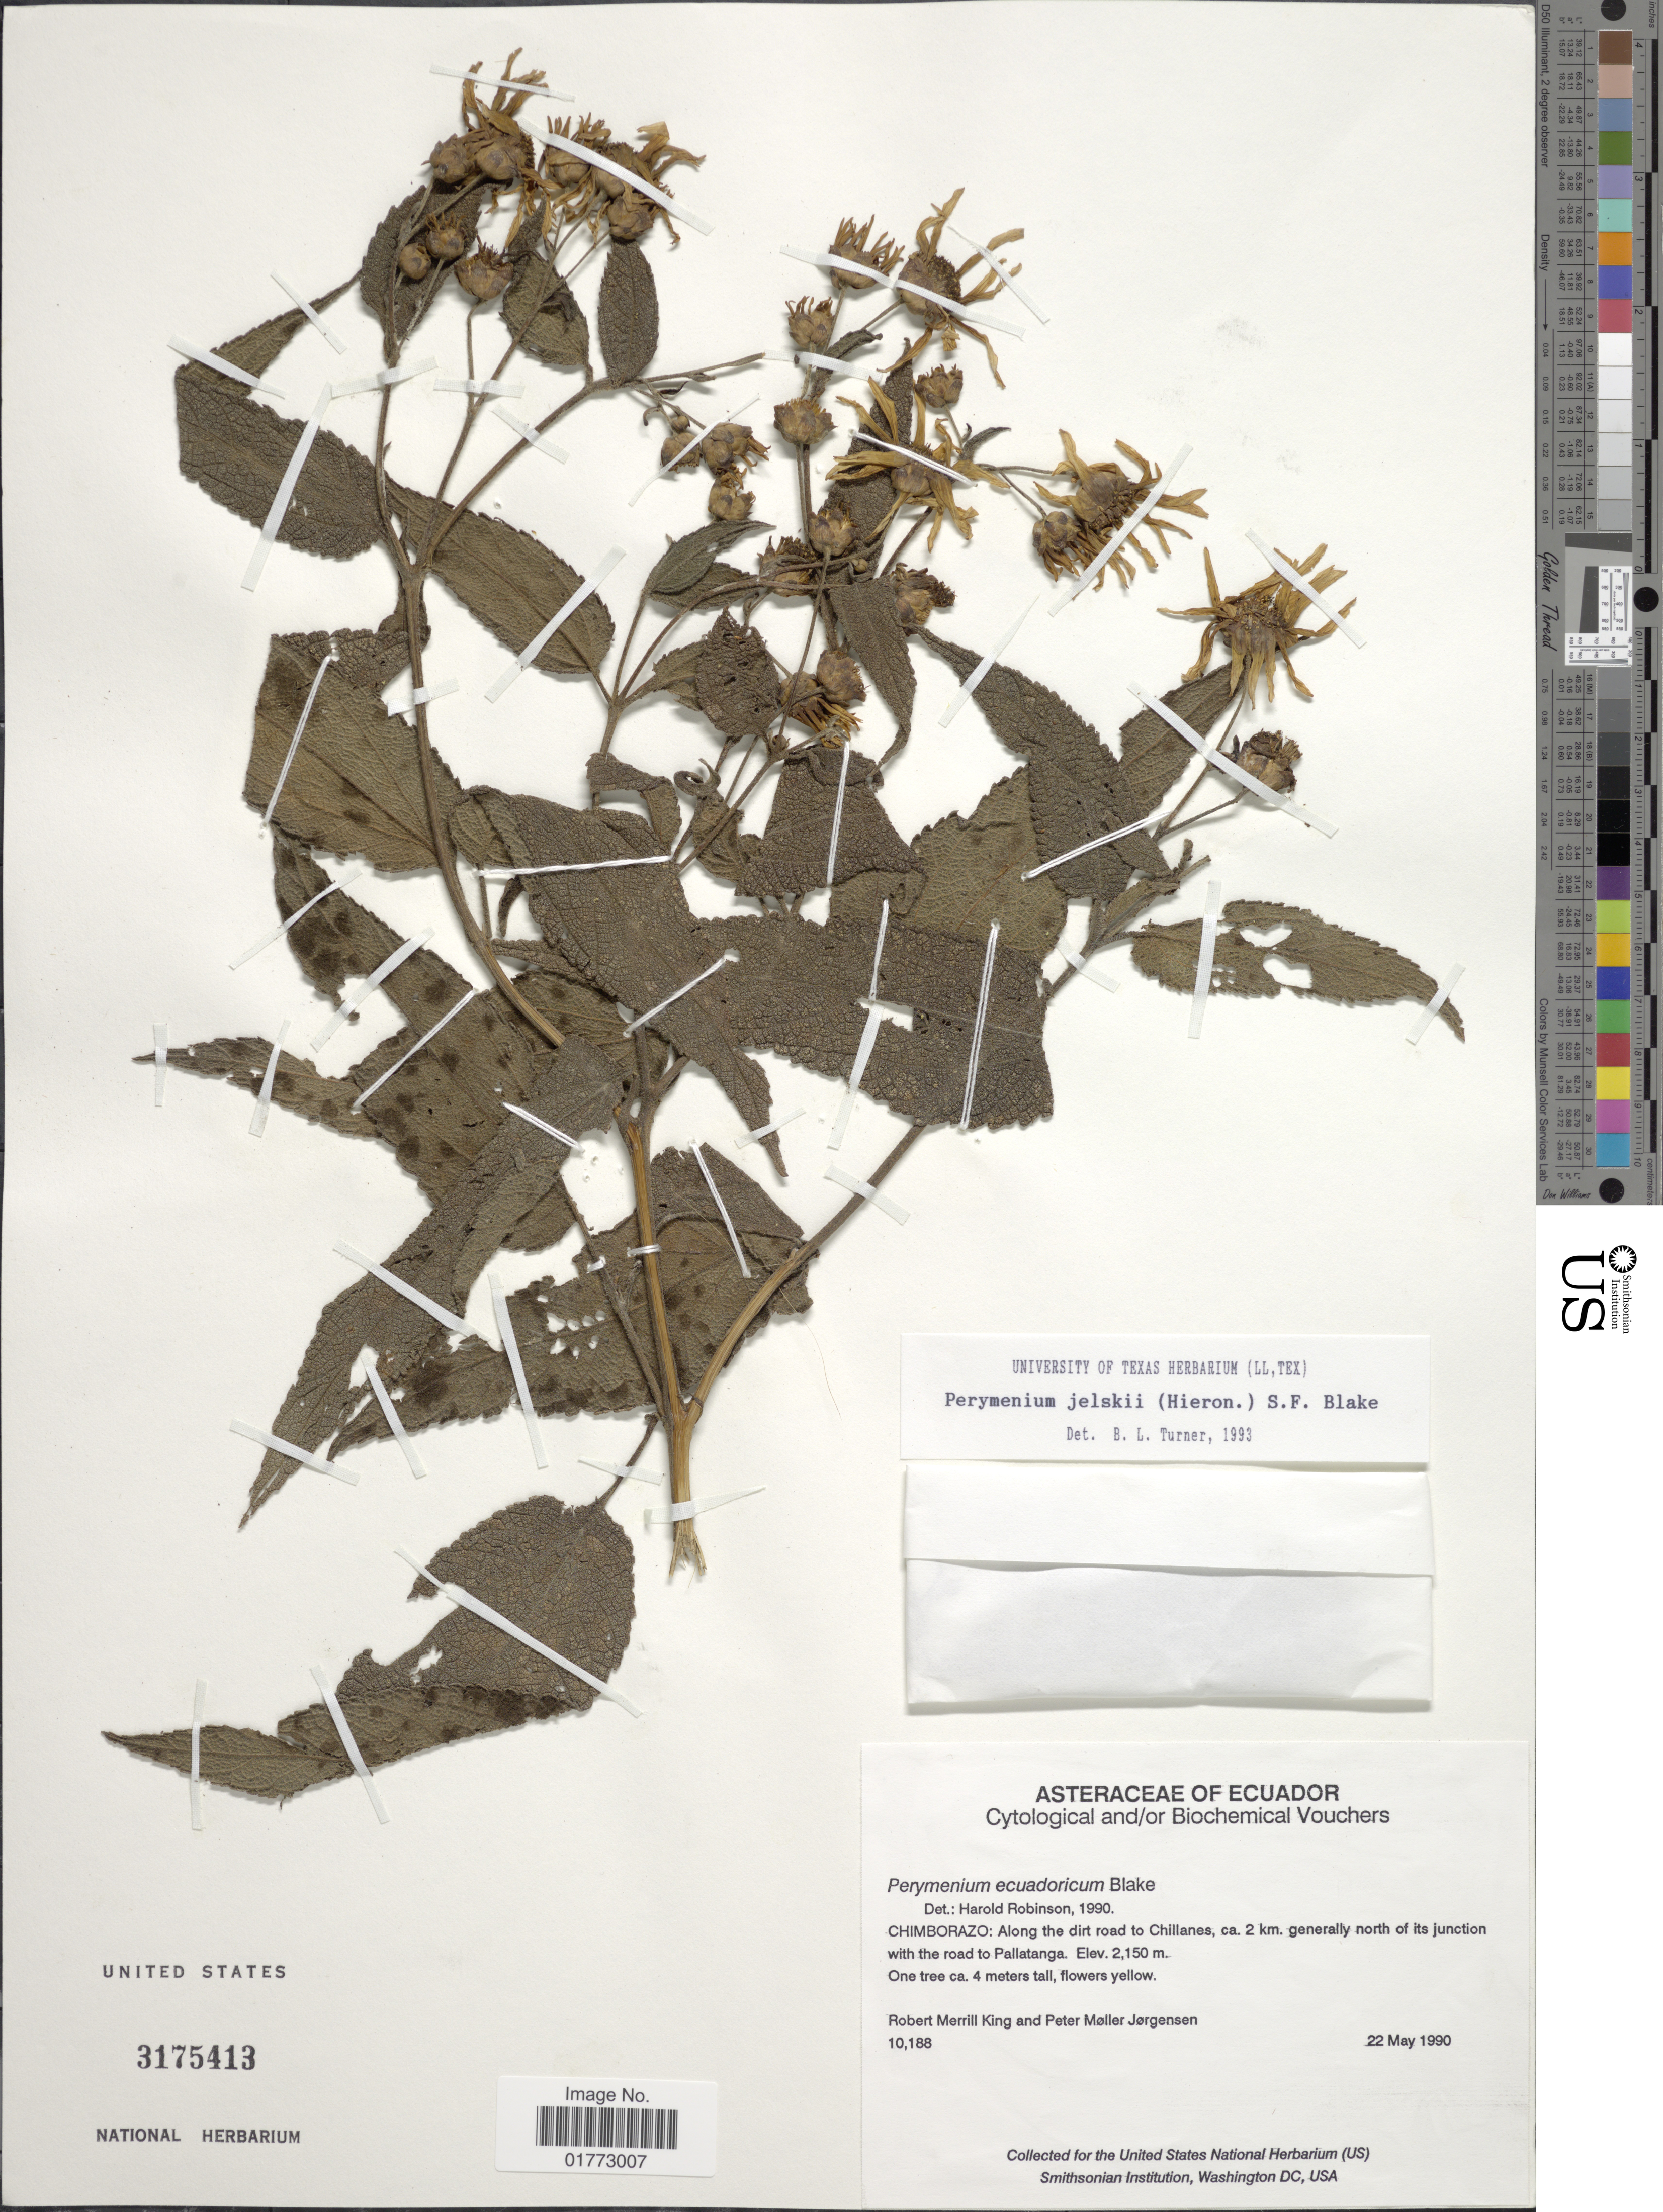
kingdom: Plantae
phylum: Tracheophyta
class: Magnoliopsida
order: Asterales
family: Asteraceae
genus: Steiractinia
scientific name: Steiractinia jelskii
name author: (Hieron.) S.F. Blake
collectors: R. M. King & P. M. Jørgensen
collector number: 10188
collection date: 1990-05-22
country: Ecuador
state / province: Chimborazo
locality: Along the dirt road to Chillanes, ca. 2 km. generally north of its junction with road to Pallatanga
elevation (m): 2150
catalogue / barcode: US 3175413